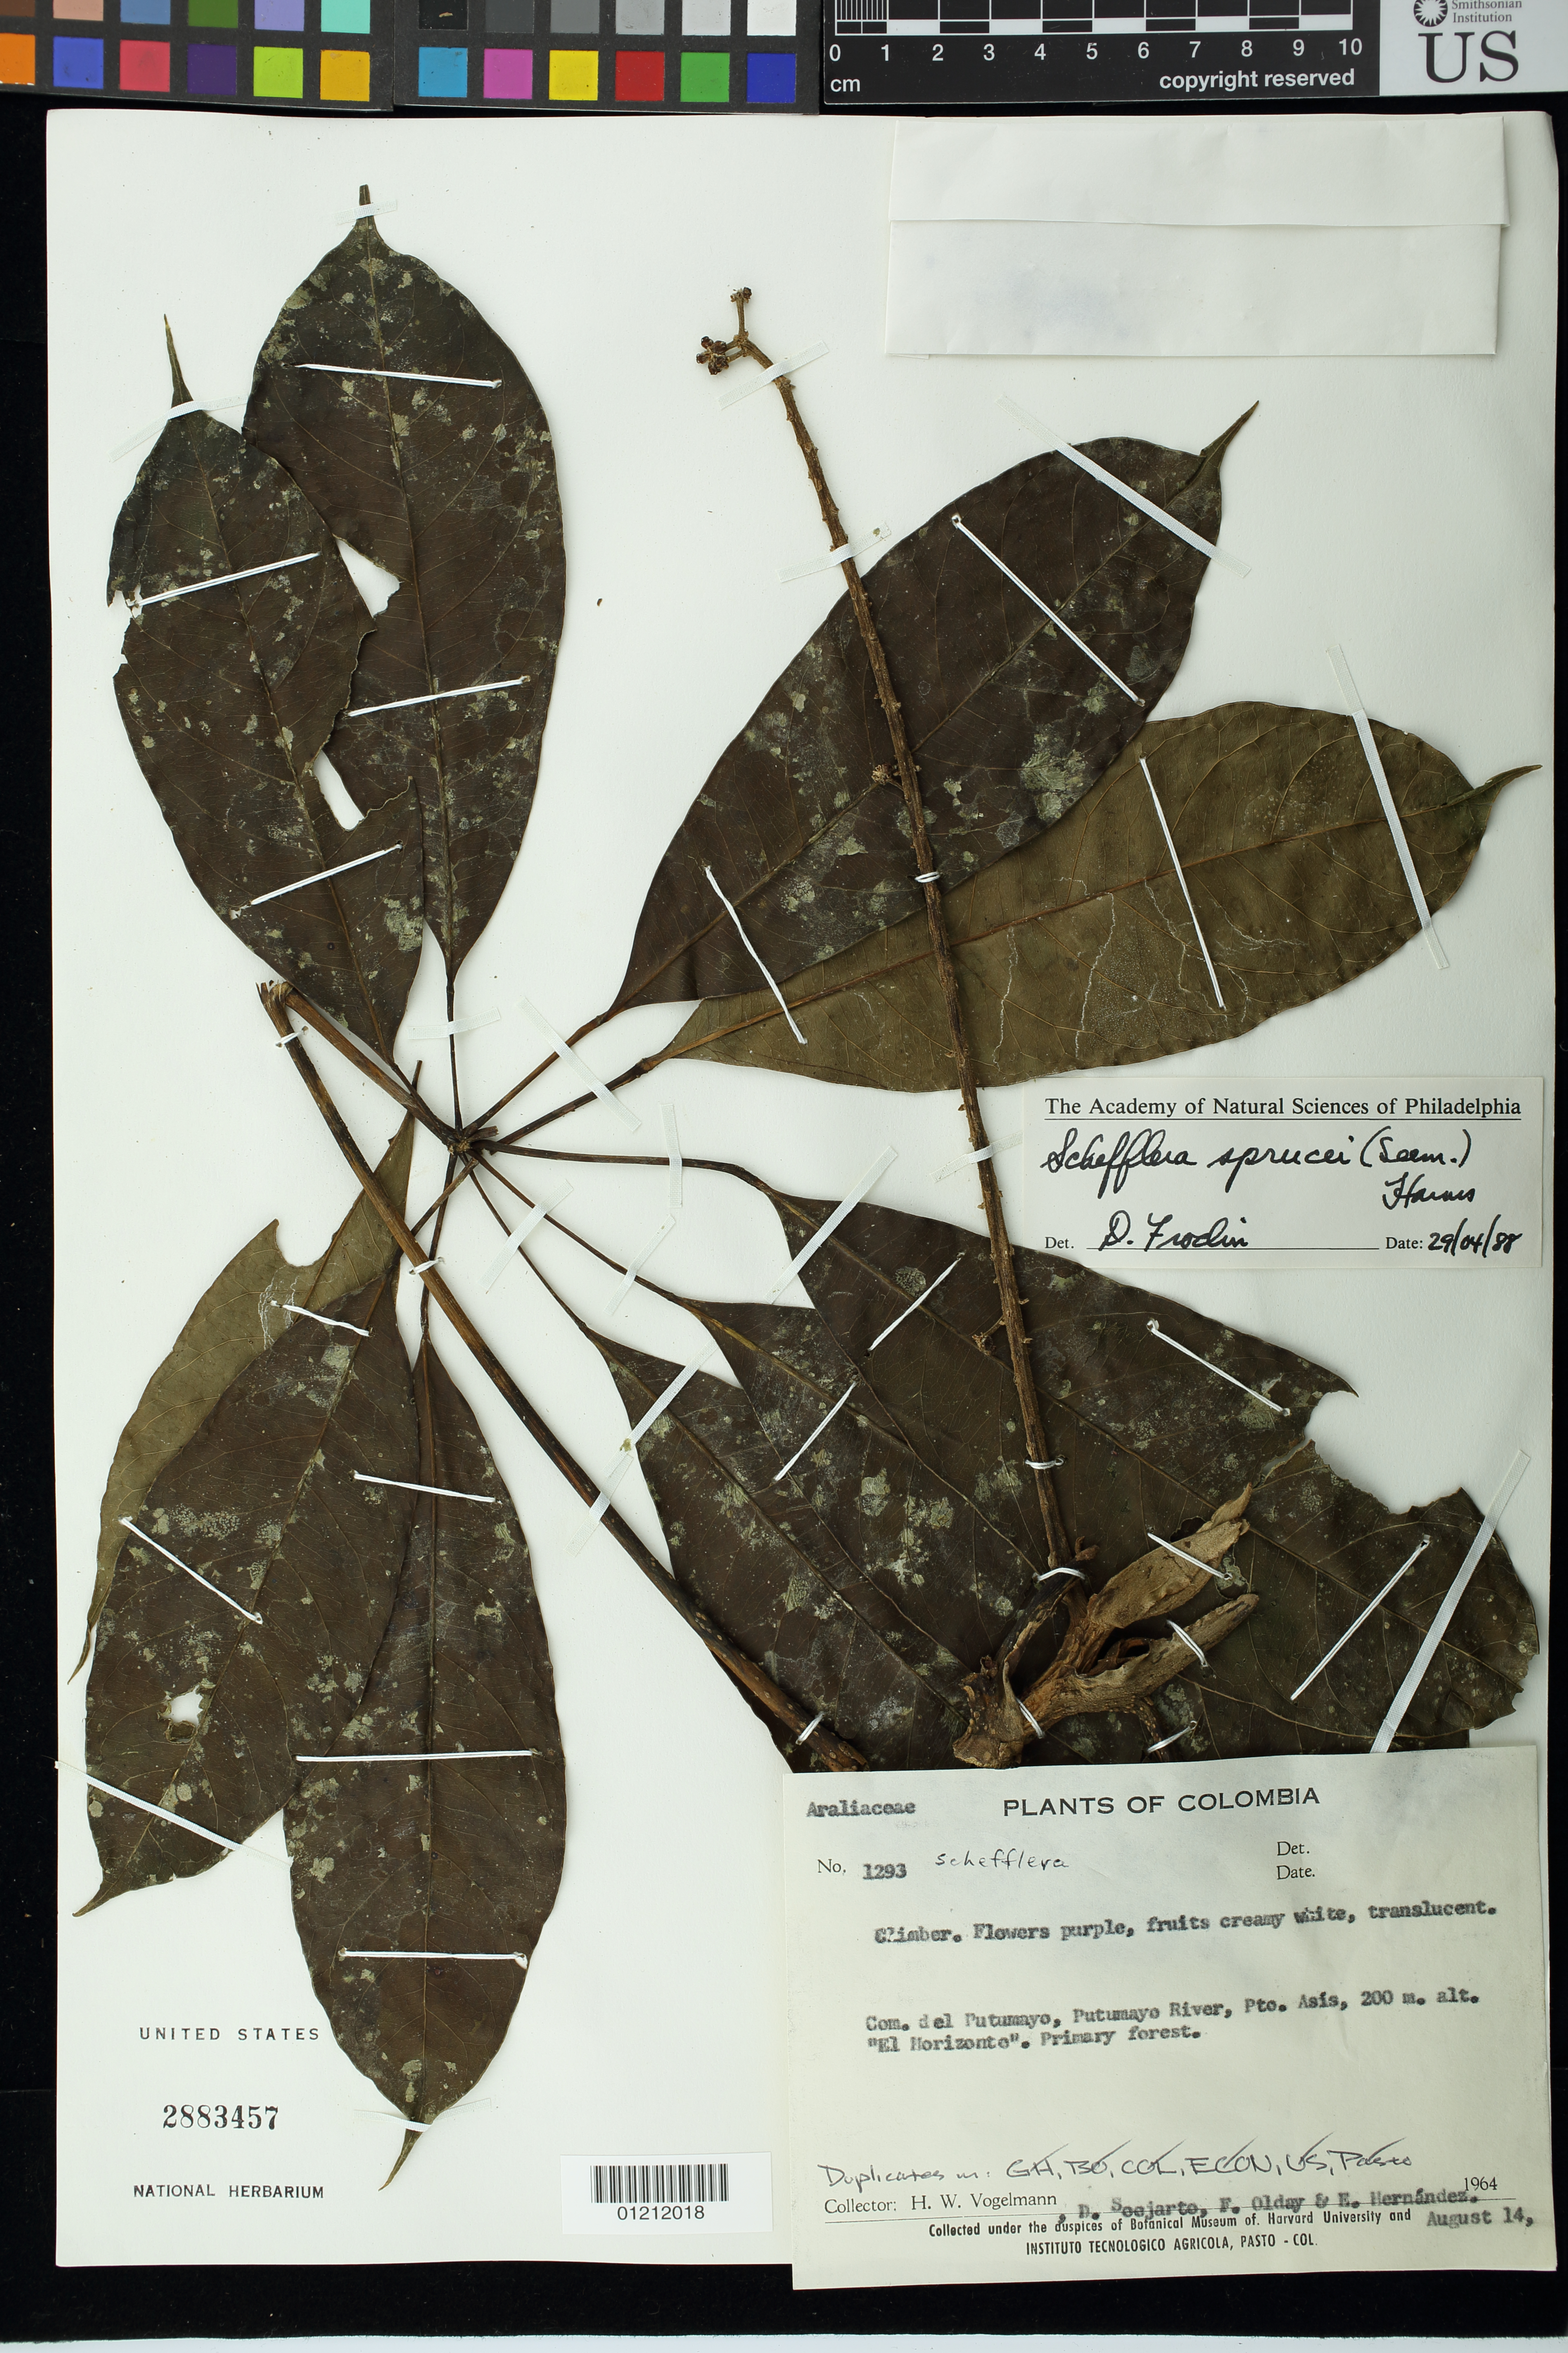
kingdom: Plantae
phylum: Tracheophyta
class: Magnoliopsida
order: Apiales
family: Araliaceae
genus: Schefflera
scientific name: Schefflera sprucei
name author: (Seem.) Harms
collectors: H. Vogelmann, D. Soejarto, F. Olday & E. Hernández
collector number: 1293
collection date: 1964-08-14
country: Colombia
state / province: Putumayo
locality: Com. del Putumayo, Putumayo River, Pto. Asís. Primary forest.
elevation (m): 200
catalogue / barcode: US 2883457